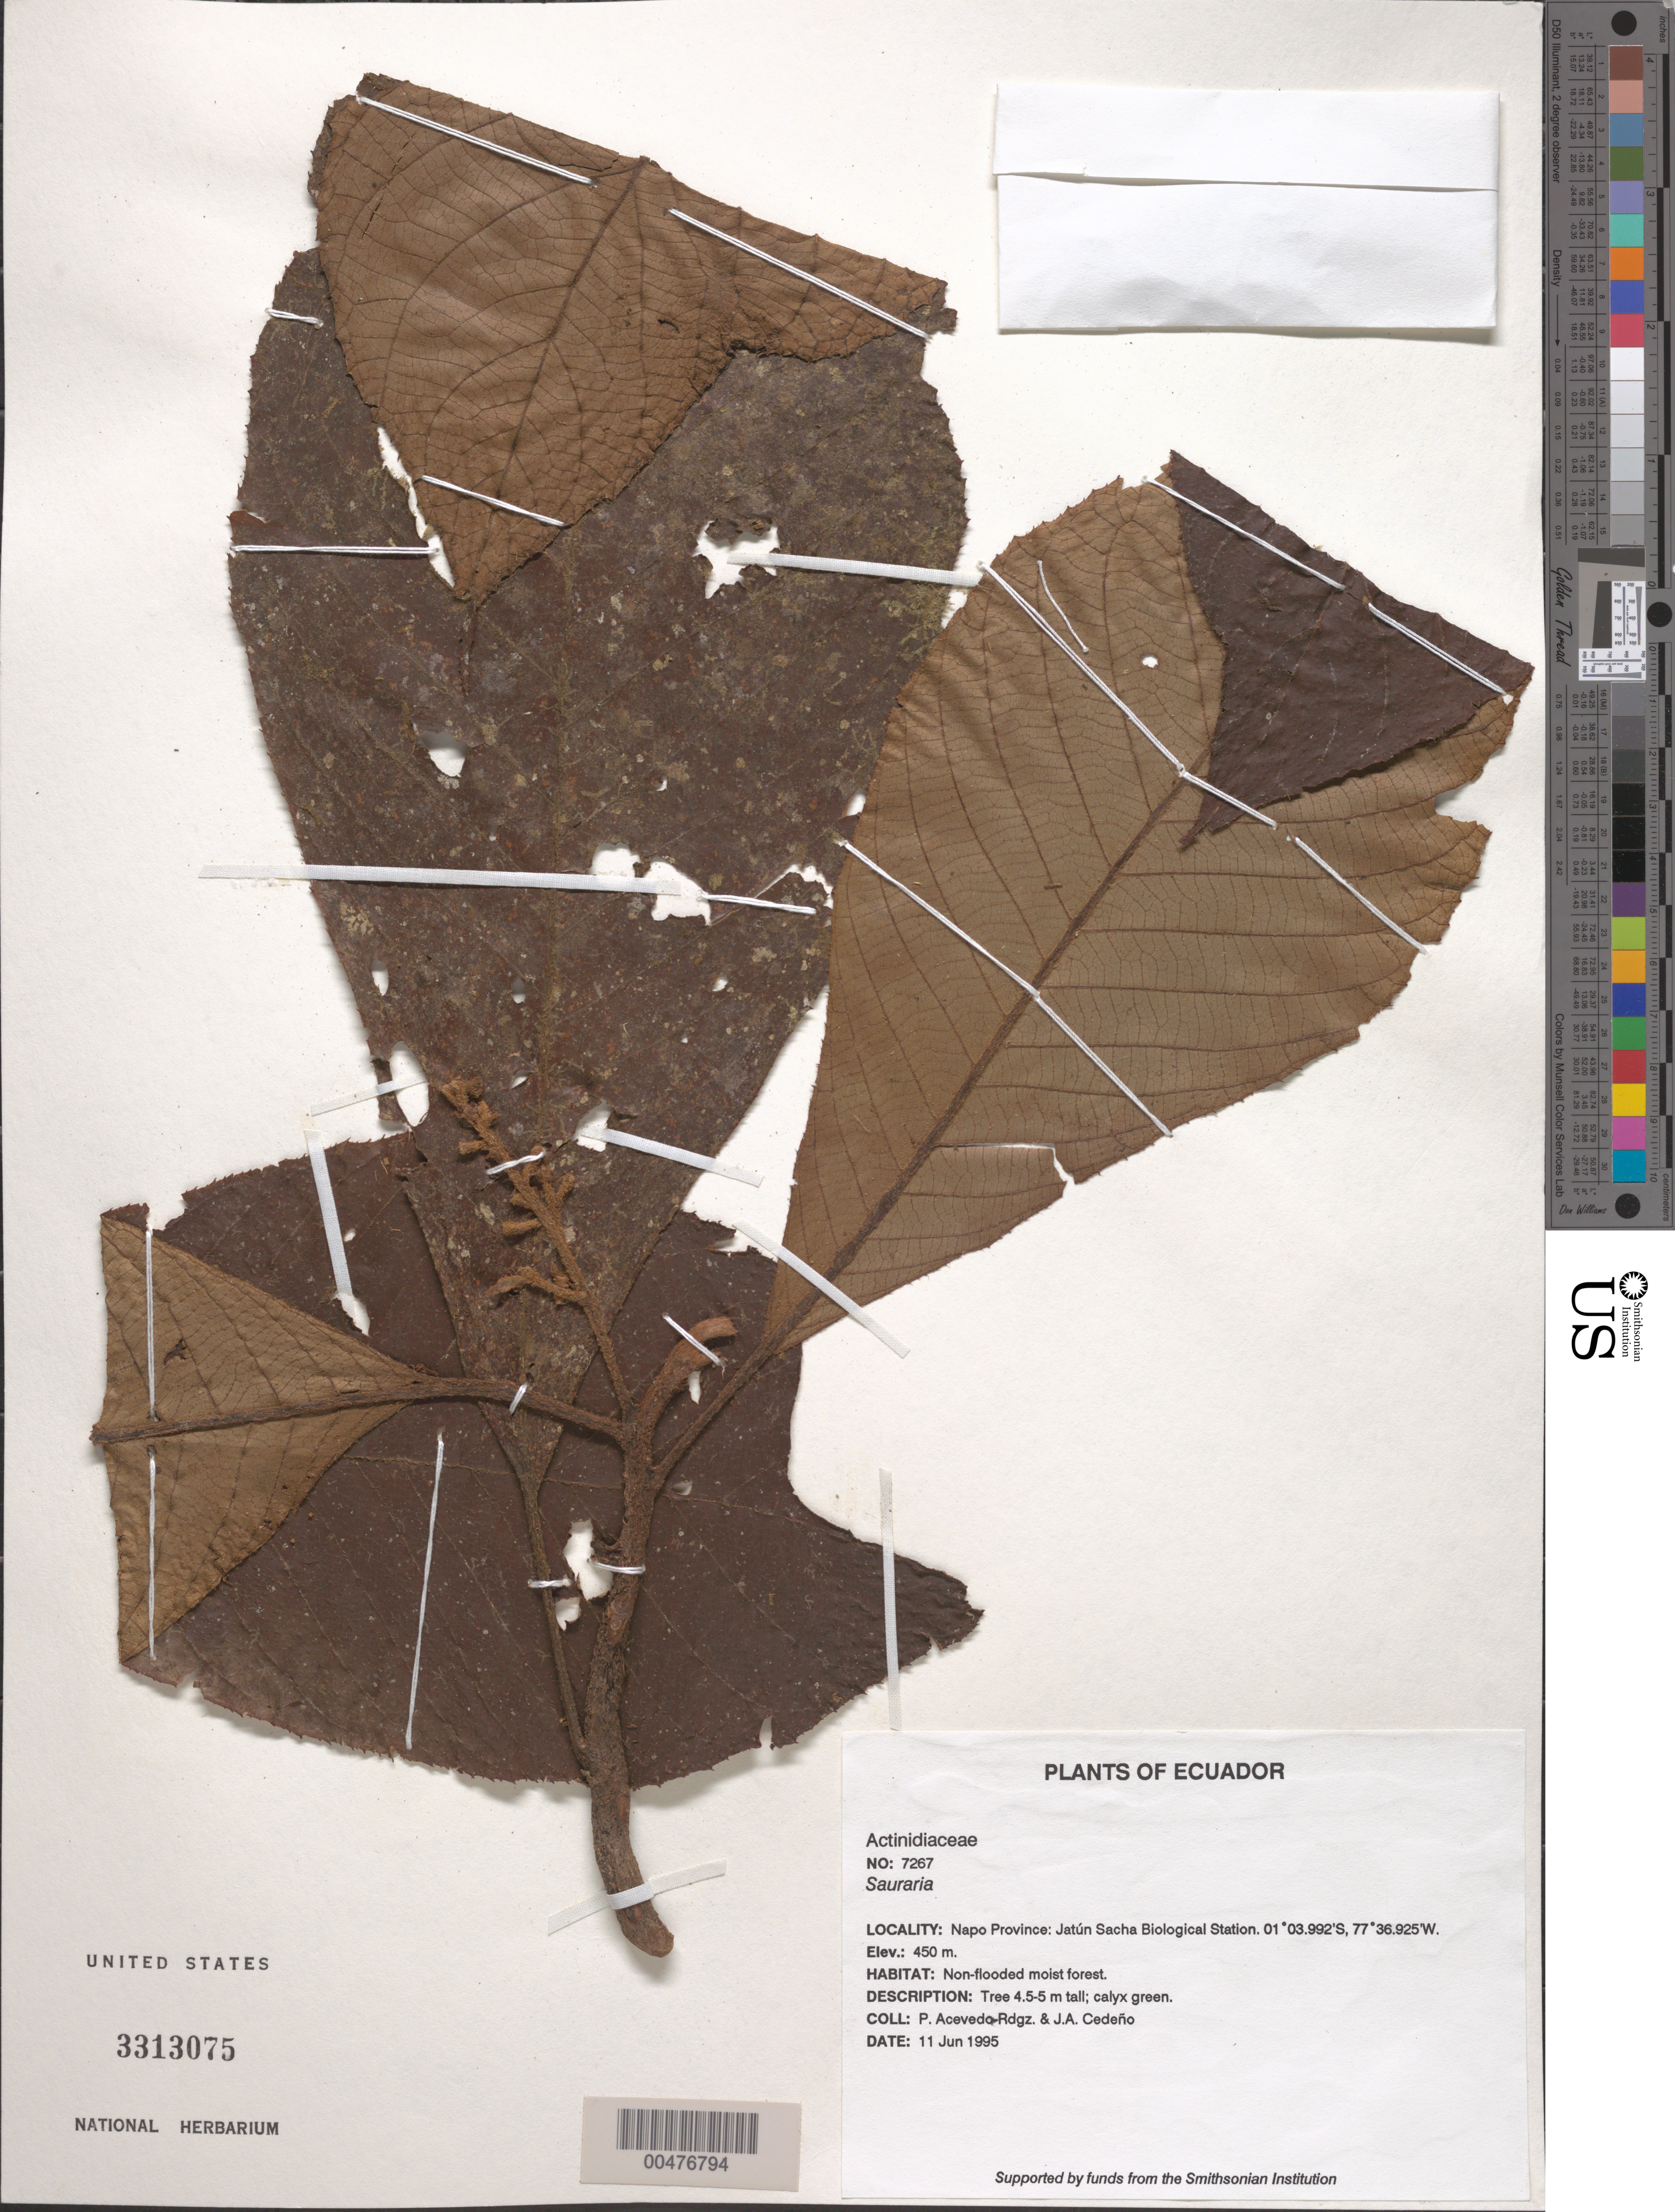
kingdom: Plantae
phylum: Tracheophyta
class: Magnoliopsida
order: Ericales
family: Actinidiaceae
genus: Saurauia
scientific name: Saurauia sp.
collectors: P. Acevedo-Rodr. & J. A. Cedeño M.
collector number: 7267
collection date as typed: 11 Jun 1995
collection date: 1995-06-11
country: Ecuador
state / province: Napo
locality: Napo Province: Jatún Sacha Biological Station.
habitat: Non-flooded moist forest.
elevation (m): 450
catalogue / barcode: US 3313075